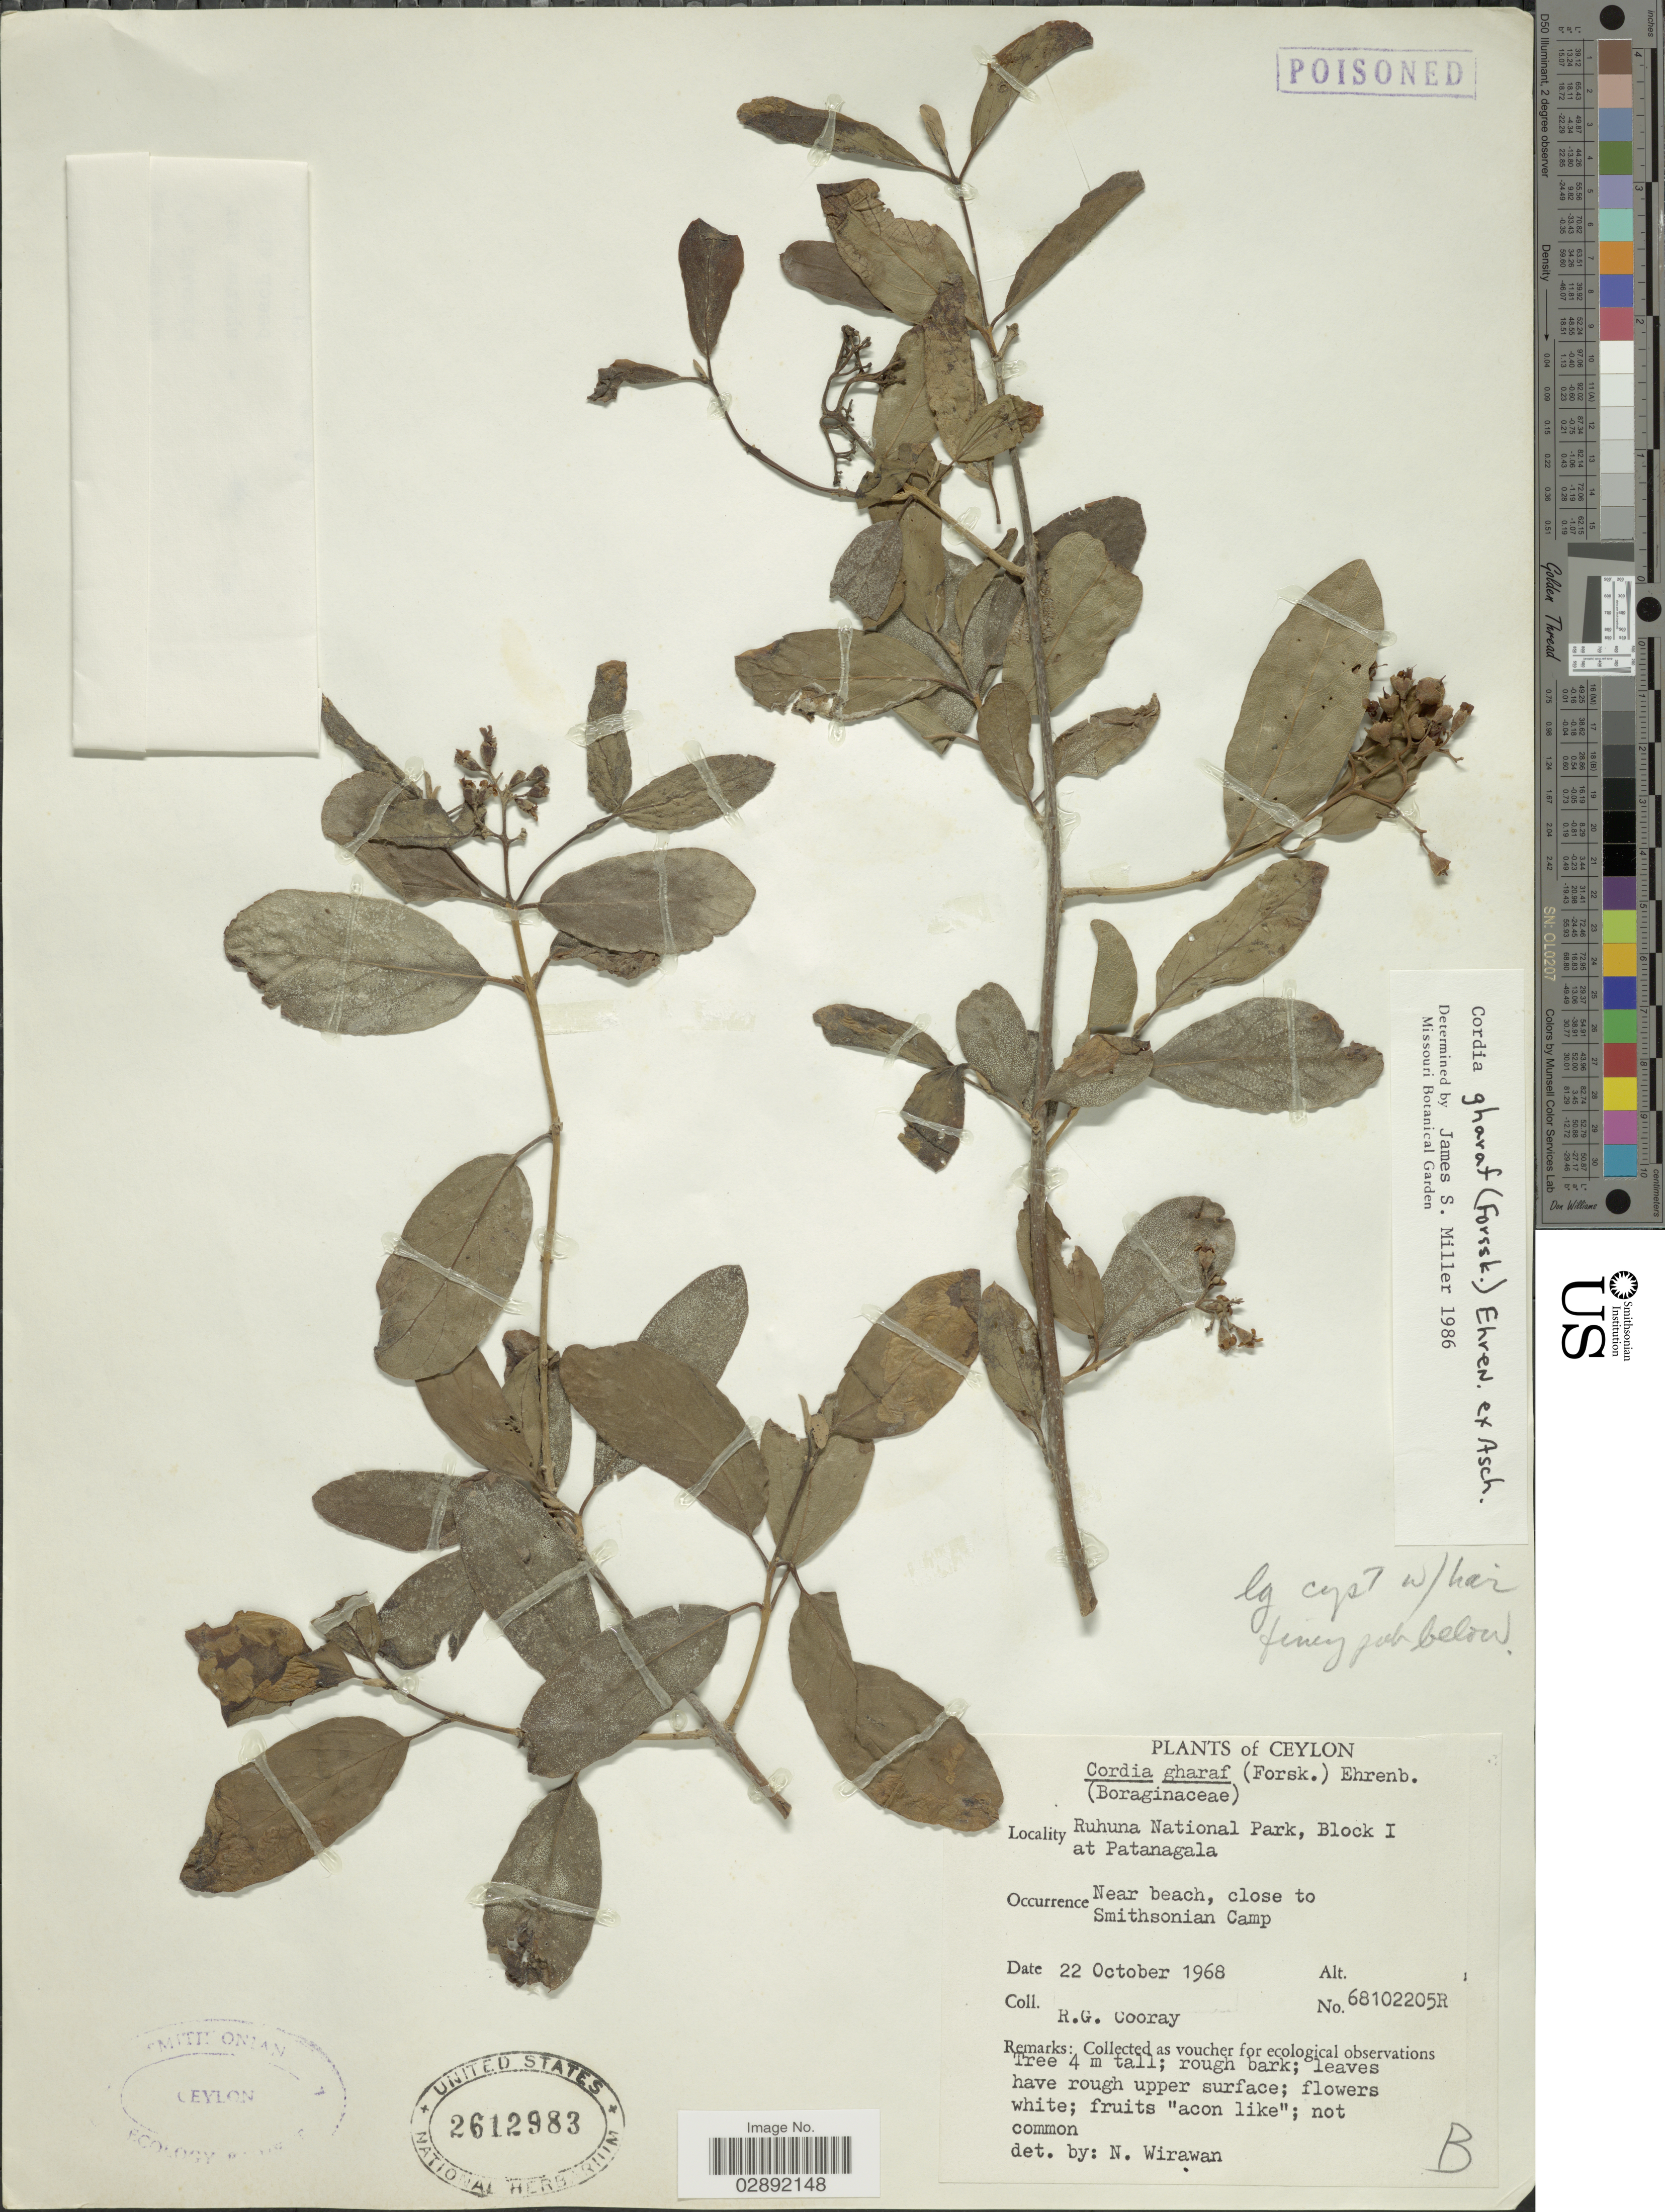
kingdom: Plantae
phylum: Tracheophyta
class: Magnoliopsida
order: Boraginales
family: Cordiaceae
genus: Cordia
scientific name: Cordia gharaf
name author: Ehrenb. ex Asch.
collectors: R. Cooray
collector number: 68102205R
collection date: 1968-10-22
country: Sri Lanka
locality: Ruhuna National Park, Block I at Patanagala. Near beach, close to Smithsonian Camp. Ceylon.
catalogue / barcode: US 2612983